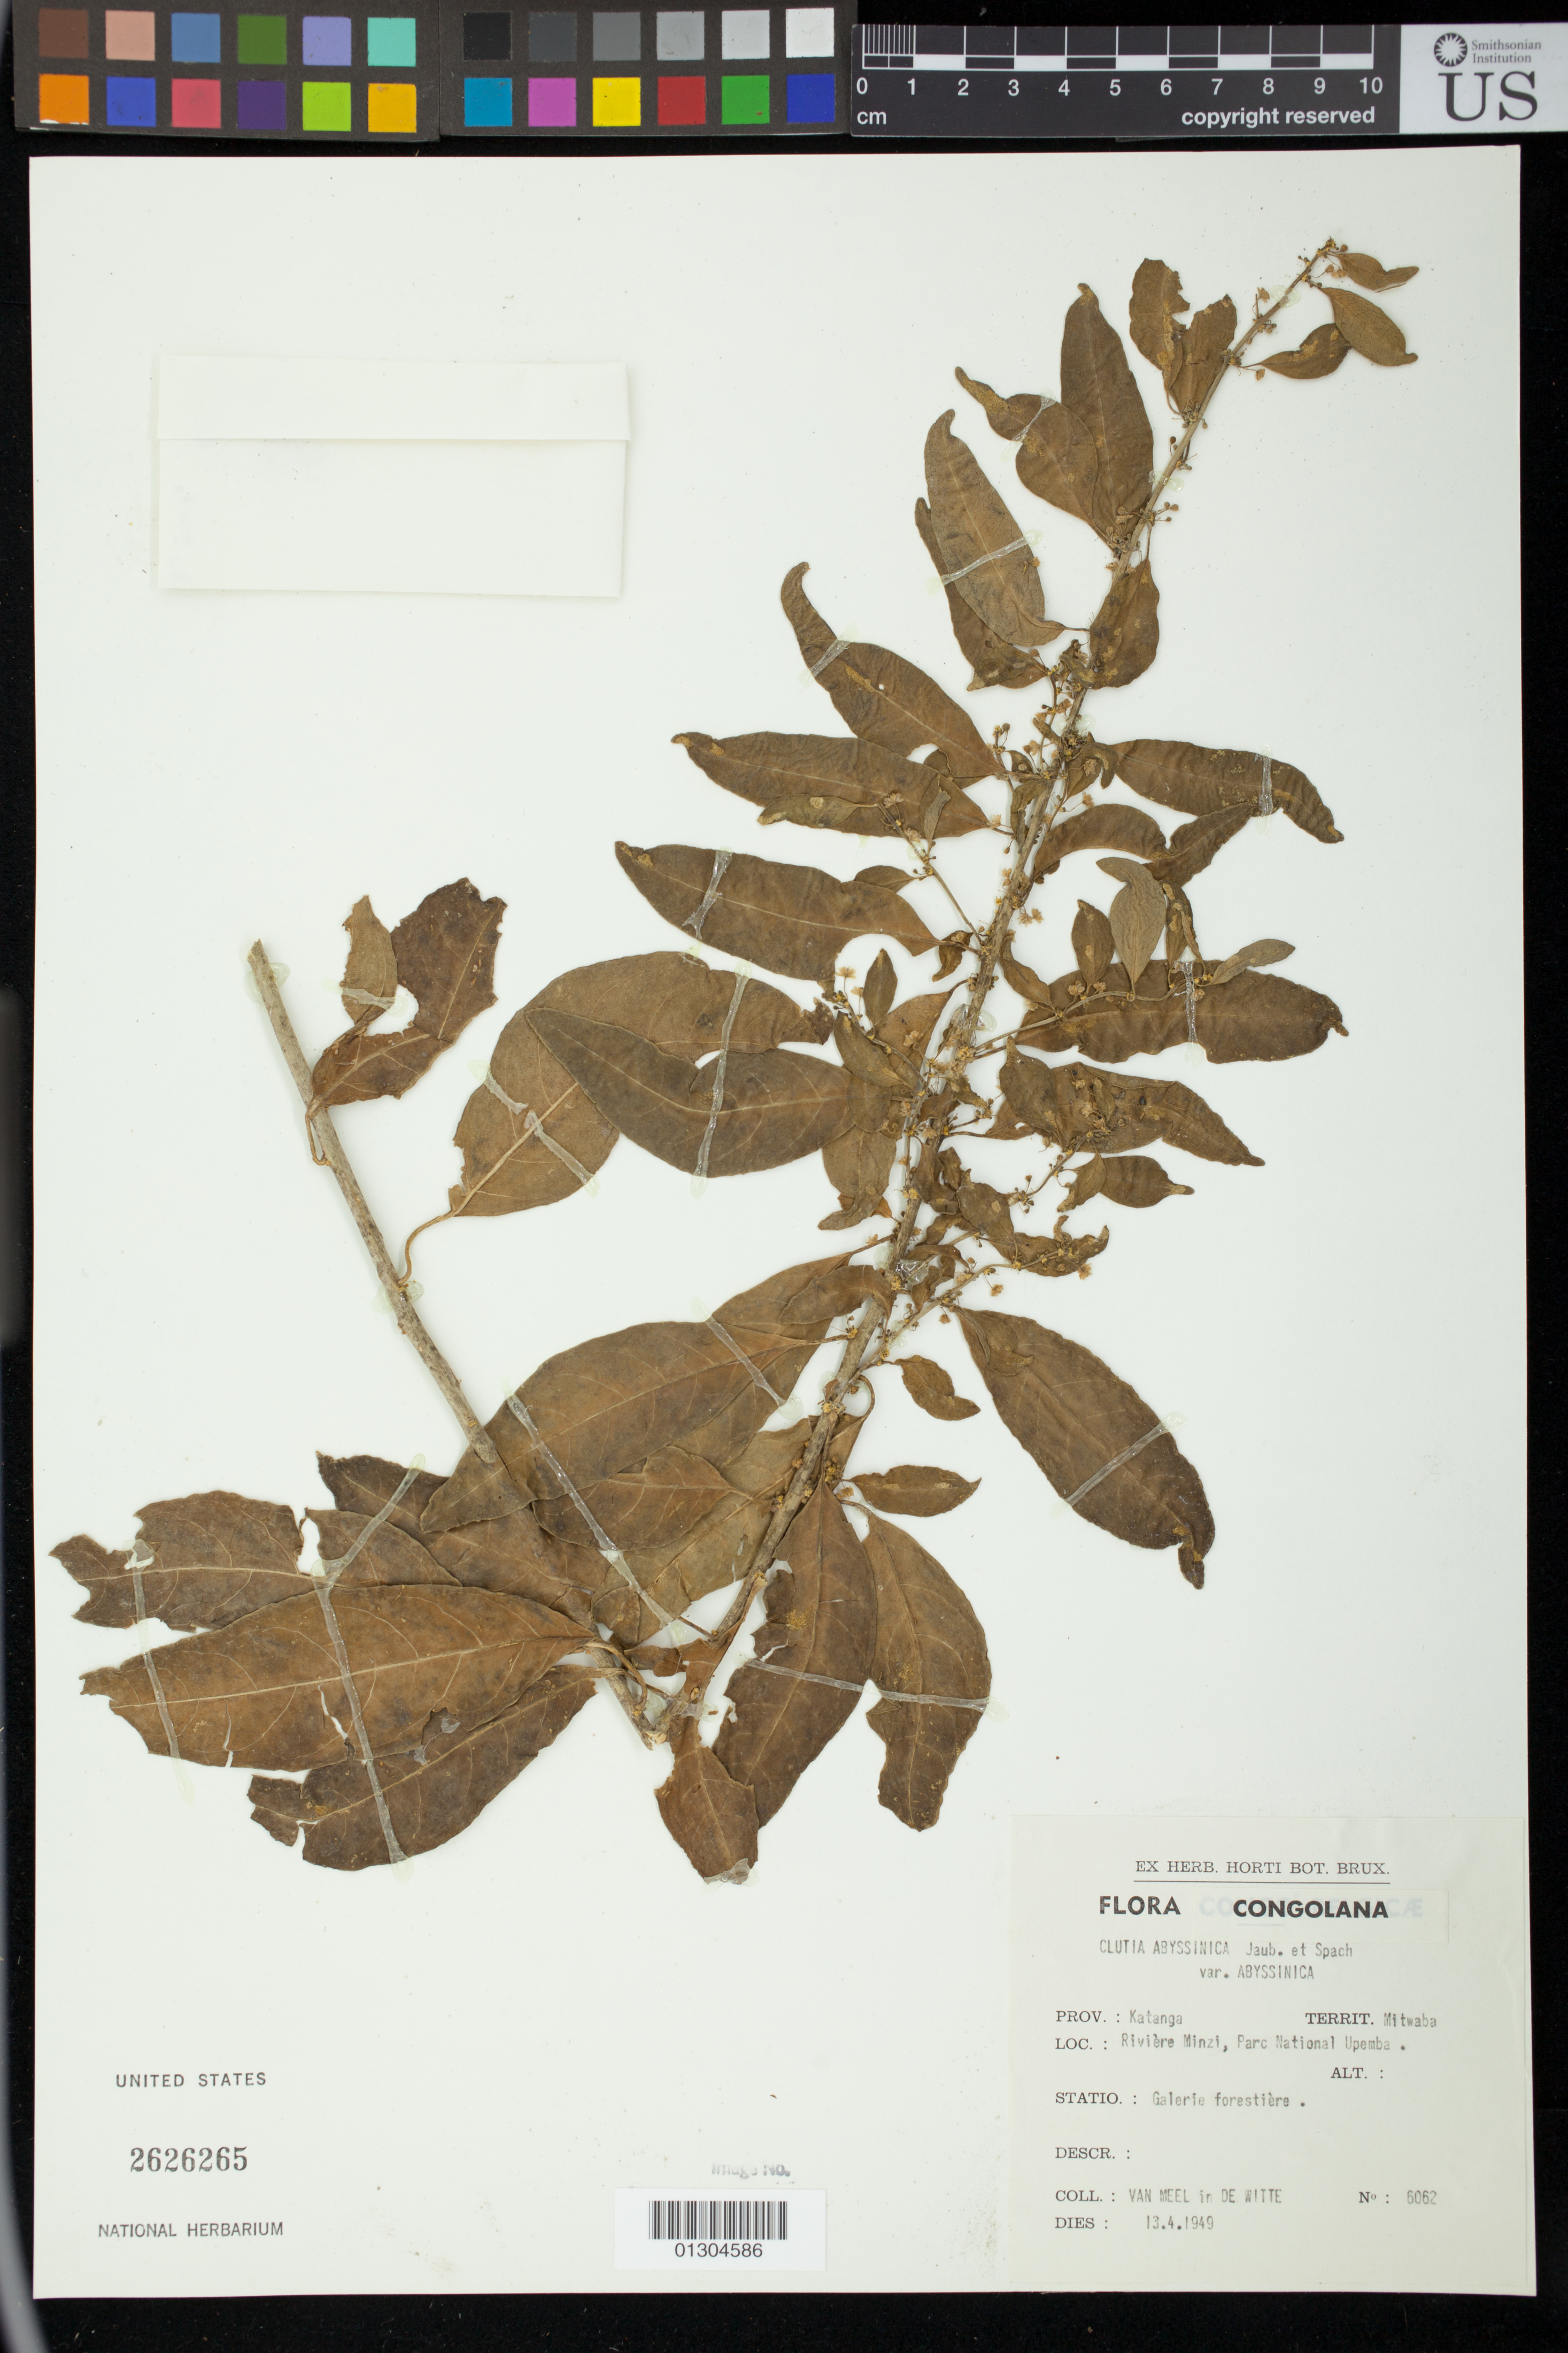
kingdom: Plantae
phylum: Tracheophyta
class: Magnoliopsida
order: Malpighiales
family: Peraceae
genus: Clutia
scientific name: Clutia abyssinica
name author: Jaub. & Spach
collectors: L. van Meel & G. de Witte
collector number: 6062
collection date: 1949-04-13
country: Congo, Democratic Republic of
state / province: Haut-Katanga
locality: Territory Mitwaba; Riviere Minzi, Parc National Upemba.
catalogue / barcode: US 2626265